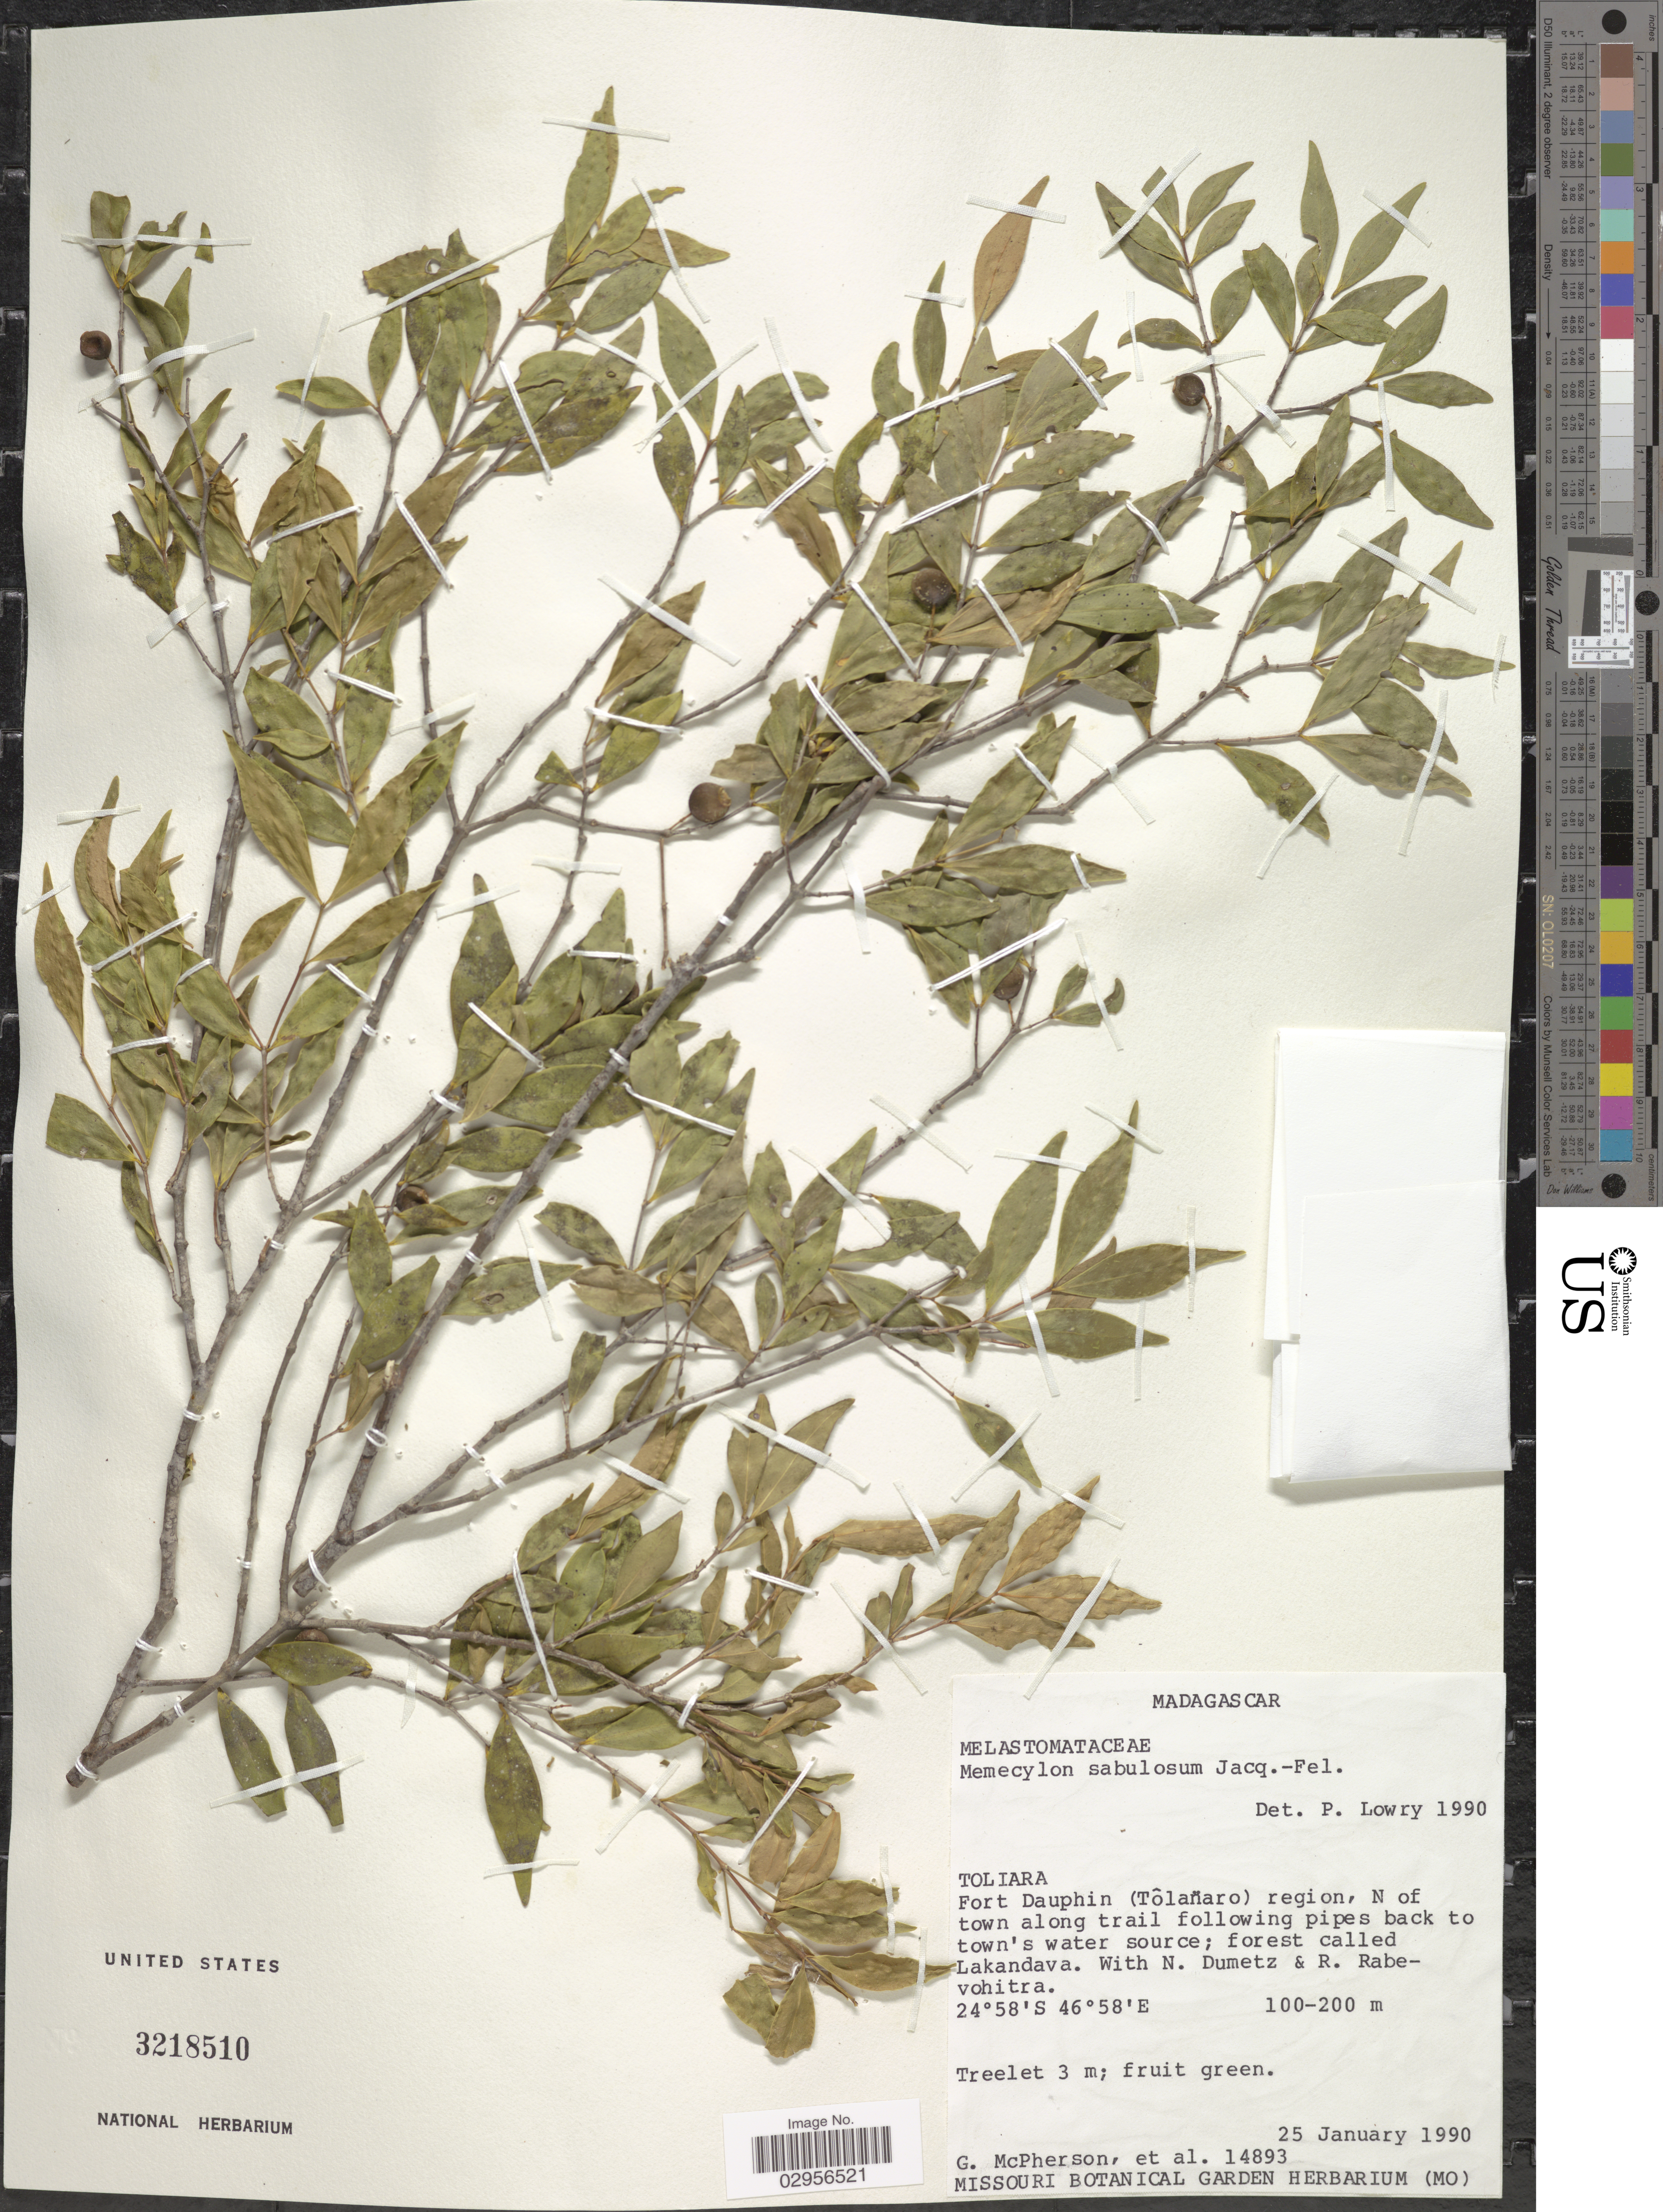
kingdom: Plantae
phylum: Tracheophyta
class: Magnoliopsida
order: Myrtales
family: Melastomataceae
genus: Memecylon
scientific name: Memecylon sabulosum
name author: Jacq.-Fél.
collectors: G. McPherson, N. Dumetz & R. Rabevohitra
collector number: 14893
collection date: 1990-01-25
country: Madagascar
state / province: Anosy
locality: Fort Dauphin (Tôlanaro) region, N of town along trail following pipes back to town's water source; forest called Lakandava.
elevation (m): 100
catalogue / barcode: US 3218510